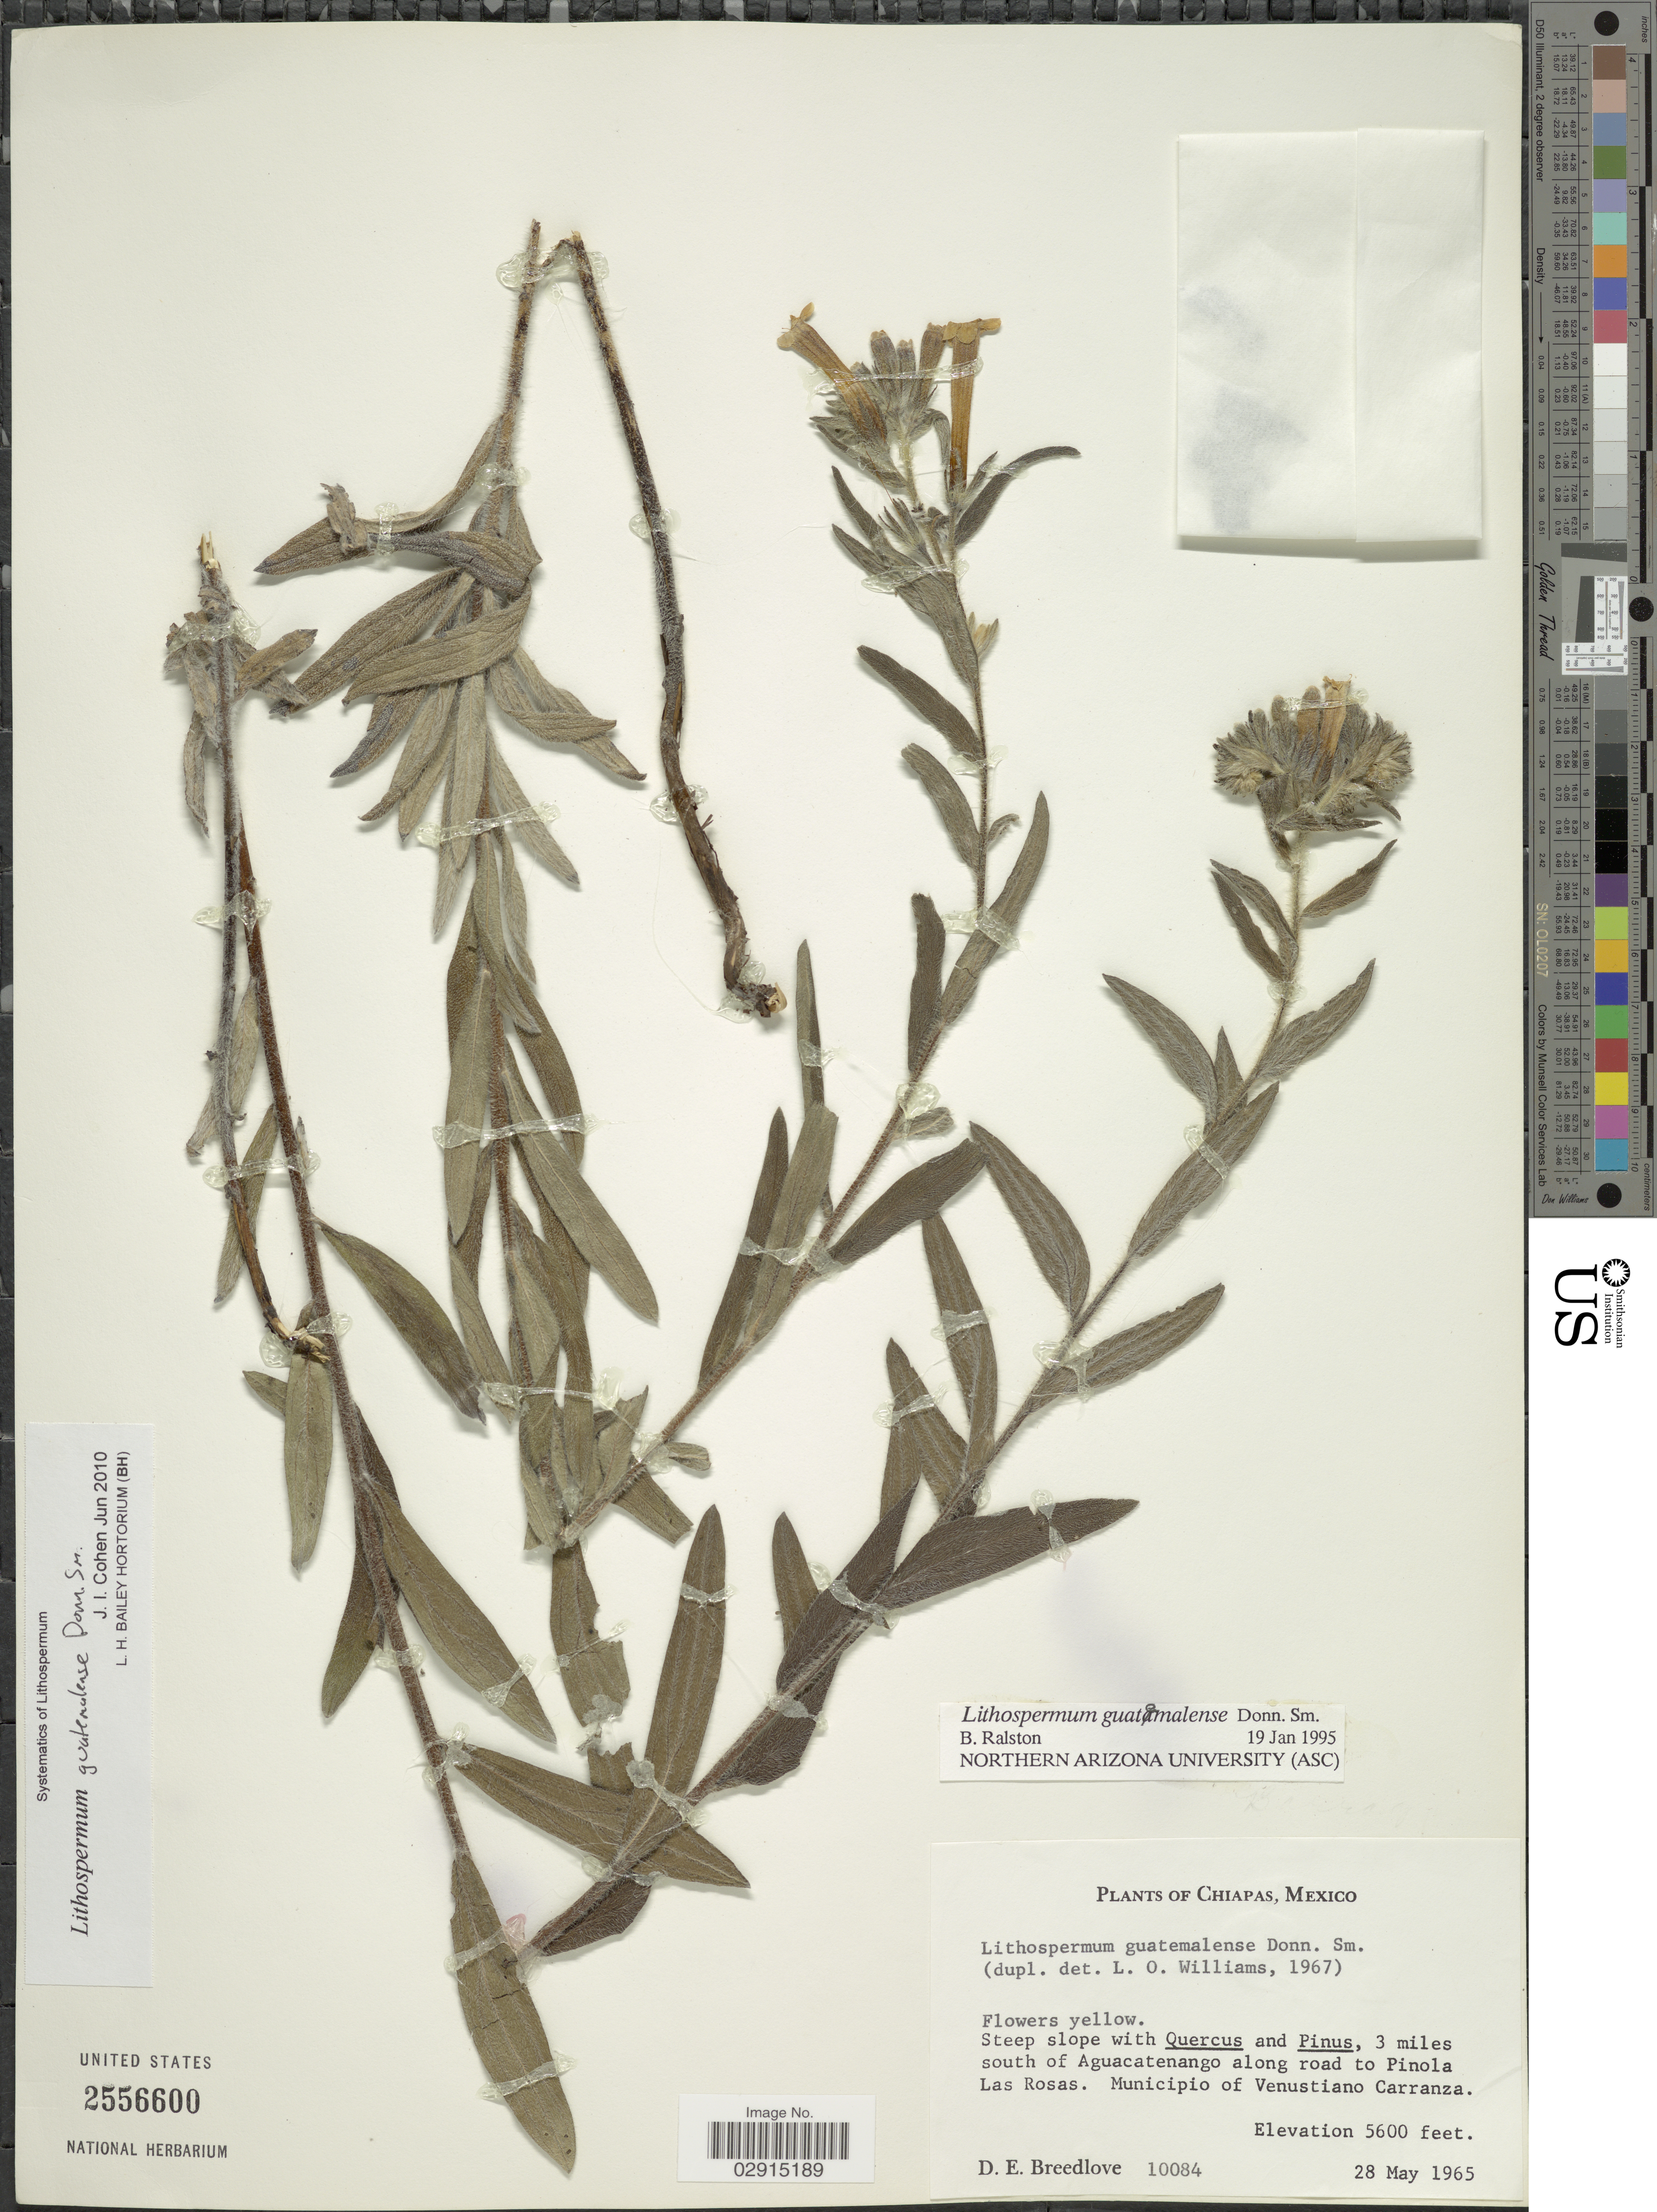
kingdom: Plantae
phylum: Tracheophyta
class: Magnoliopsida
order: Boraginales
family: Boraginaceae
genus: Lithospermum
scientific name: Lithospermum guatemalense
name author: Donn. Sm.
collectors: D. E. Breedlove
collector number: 10084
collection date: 1965-05-28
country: Mexico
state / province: Chiapas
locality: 3 miles south of Aguacatenango along road to Pinola Las Rosas. Municipio of Venustiano Carranza.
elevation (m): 1707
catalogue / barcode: US 2556600